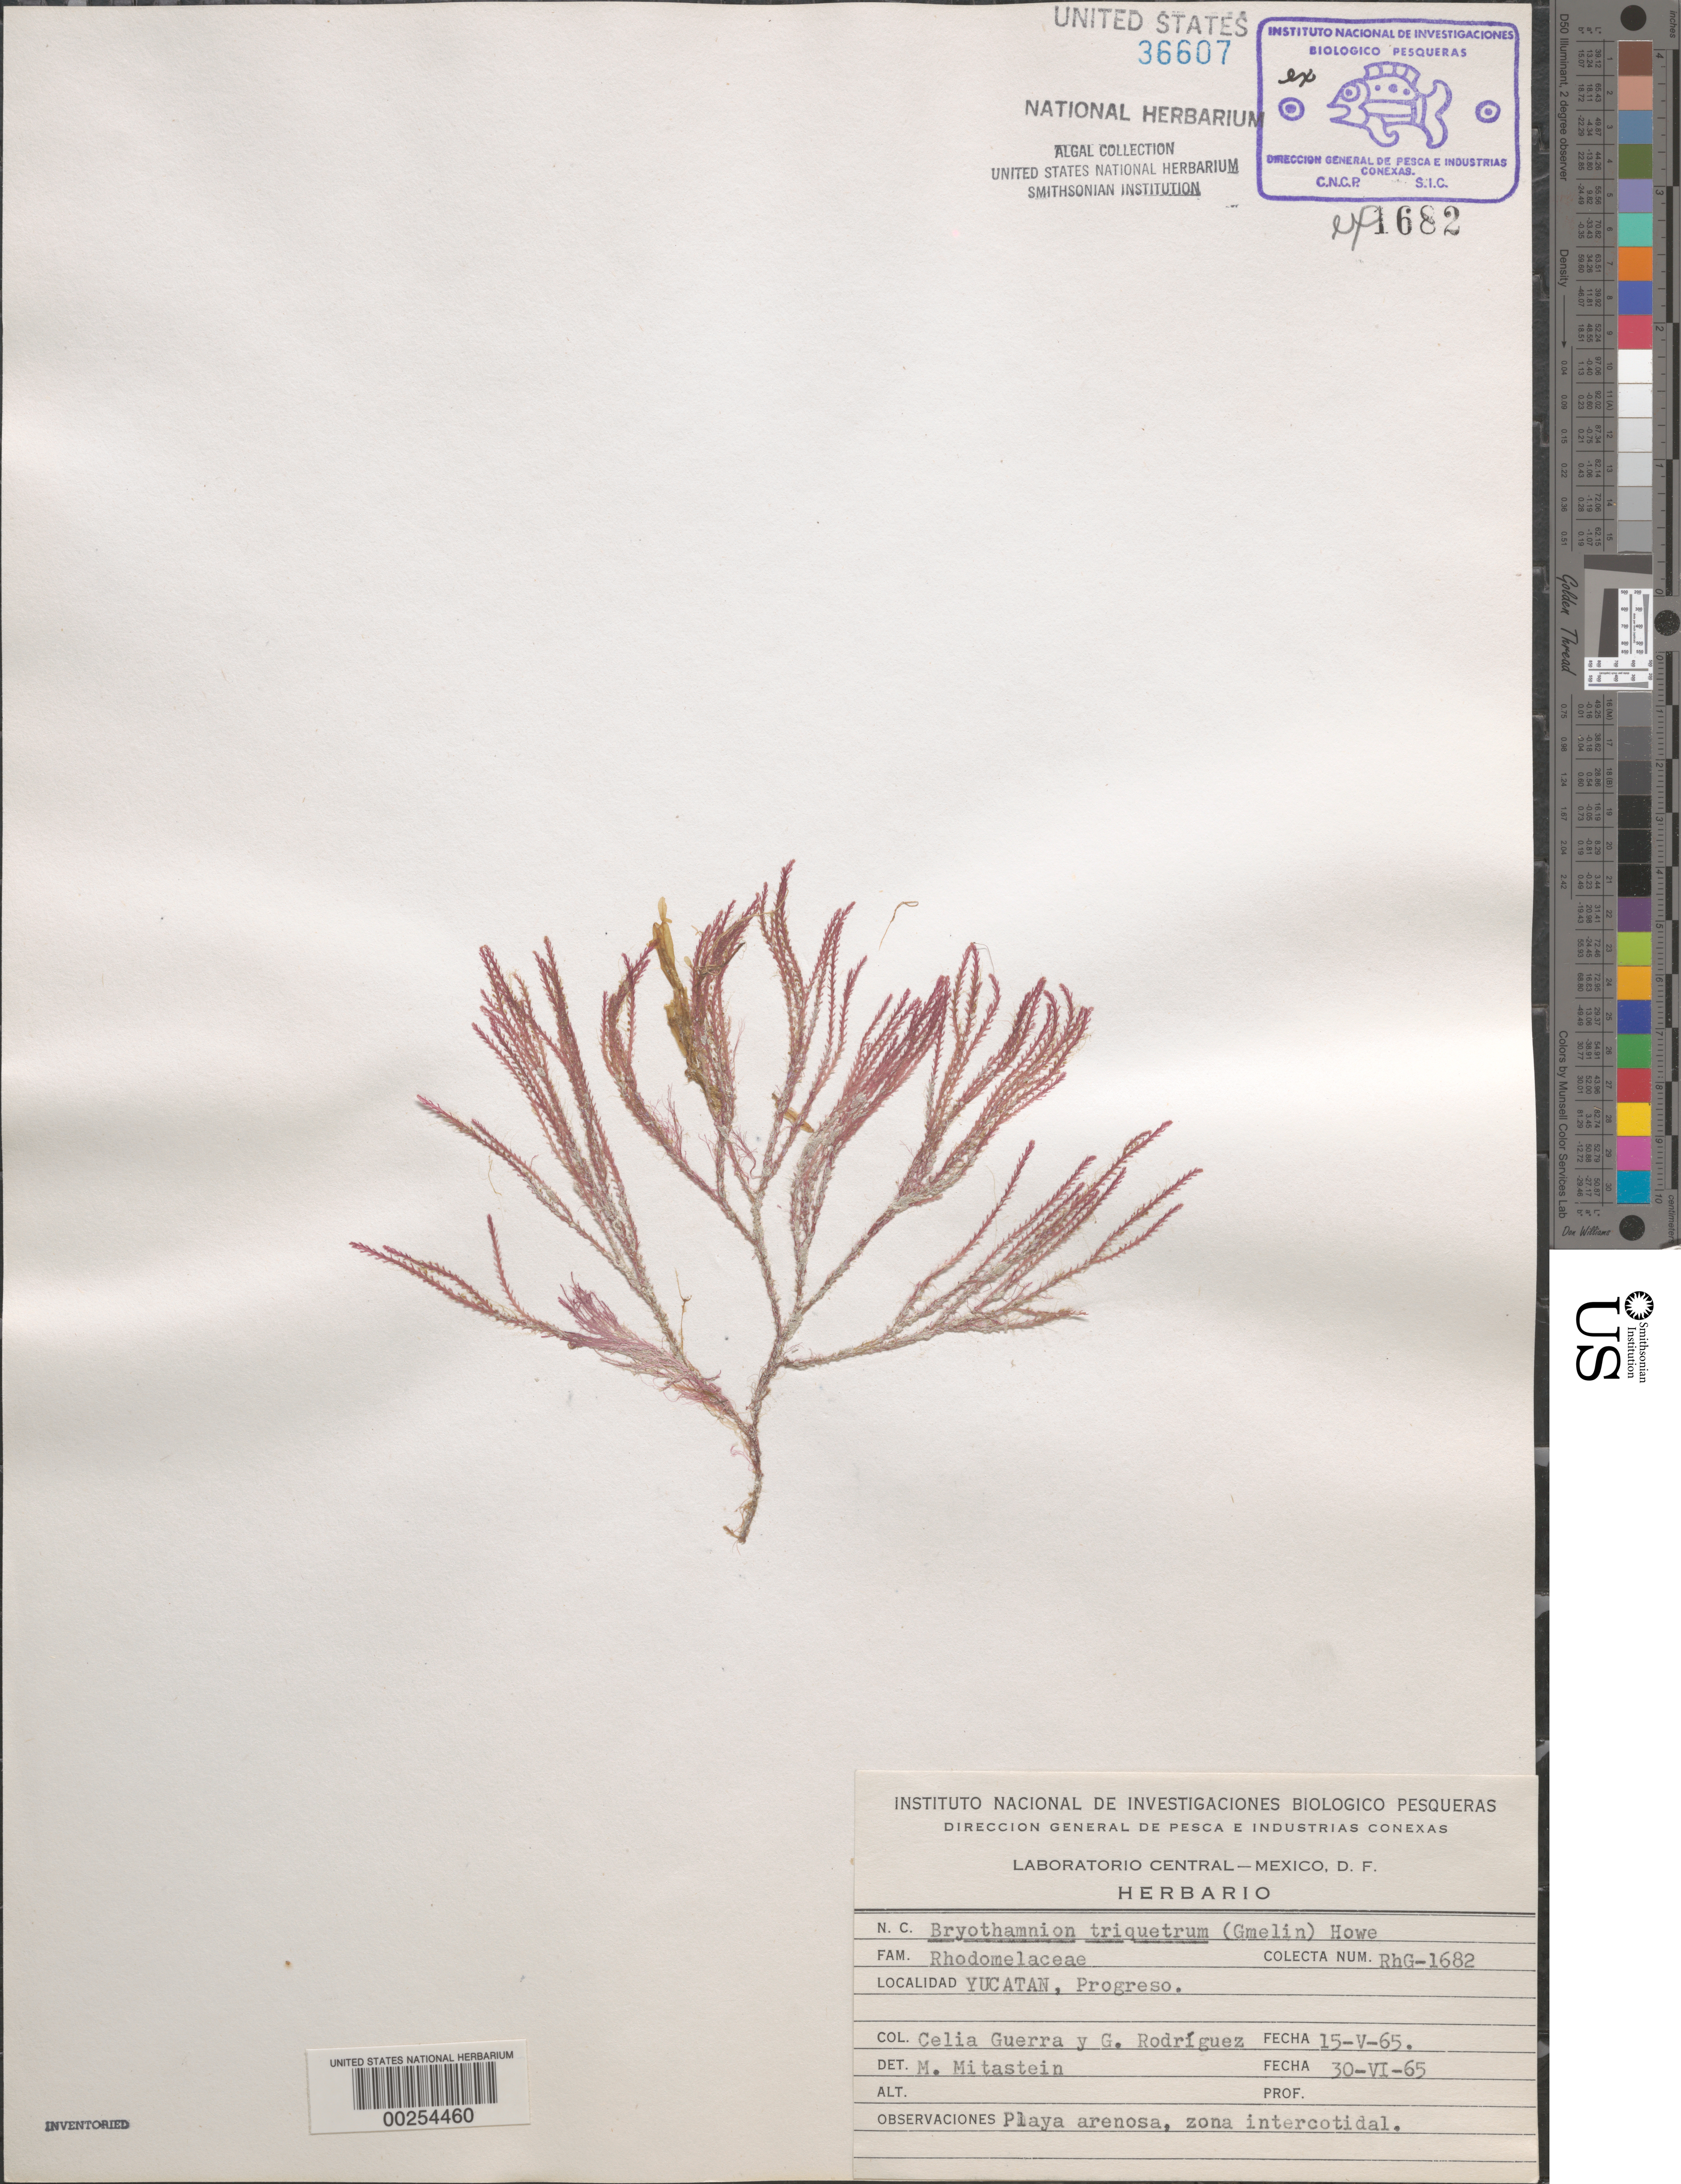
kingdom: Plantae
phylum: Rhodophyta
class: Florideophyceae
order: Ceramiales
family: Rhodomelaceae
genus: Alsidium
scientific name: Alsidium triquetrum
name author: (S.G. Gmel.) Trevis.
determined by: Algae name updating Project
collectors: C. Guerra & C. Rodriguez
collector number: Rhg-1682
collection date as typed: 15 May 1965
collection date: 1965-05-15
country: Mexico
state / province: Yucatan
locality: Progreso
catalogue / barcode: US 36607